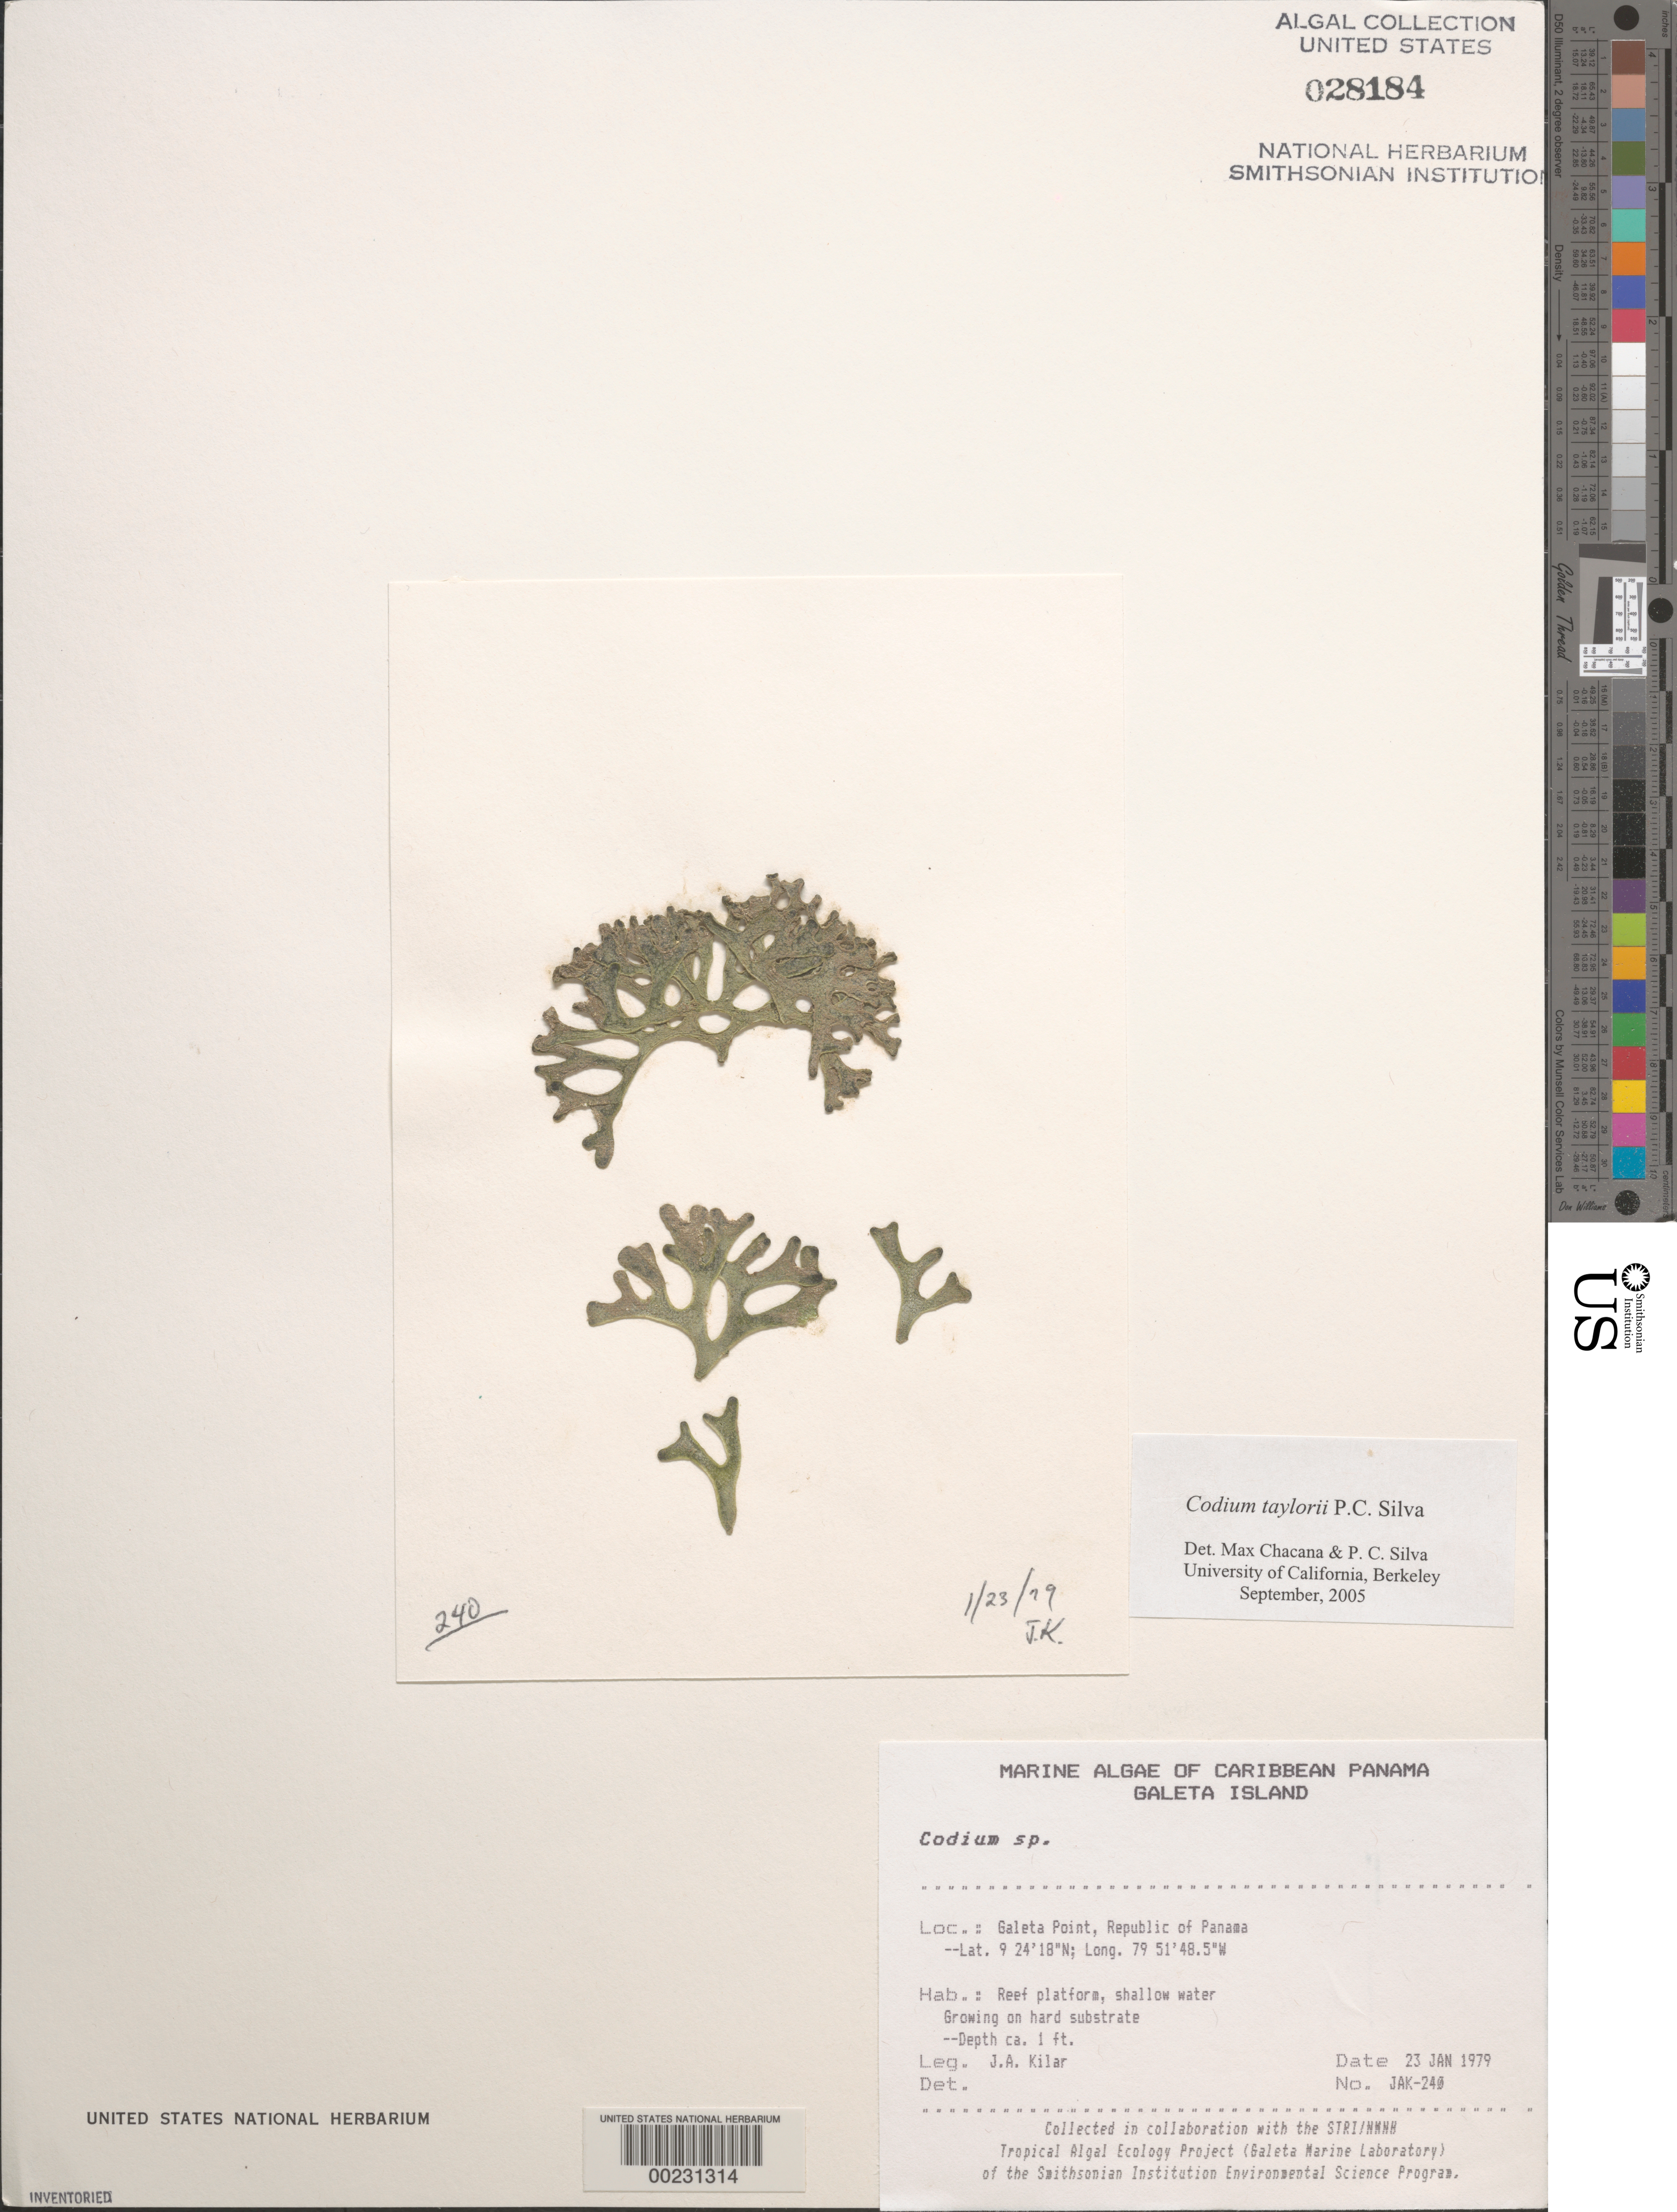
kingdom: Plantae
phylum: Chlorophyta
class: Ulvophyceae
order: Bryopsidales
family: Codiaceae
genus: Codium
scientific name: Codium taylorii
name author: P.C. Silva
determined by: Chacana, M. E.; Silva, P. C.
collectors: J. A. Kilar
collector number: JAK-240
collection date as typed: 23 Jan 1979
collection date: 1979-01-23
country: Panama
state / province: Colón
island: Galeta Island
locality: Galeta Point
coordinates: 9 24' 18" N, 79 51' 48.5" W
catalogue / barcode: US 28184